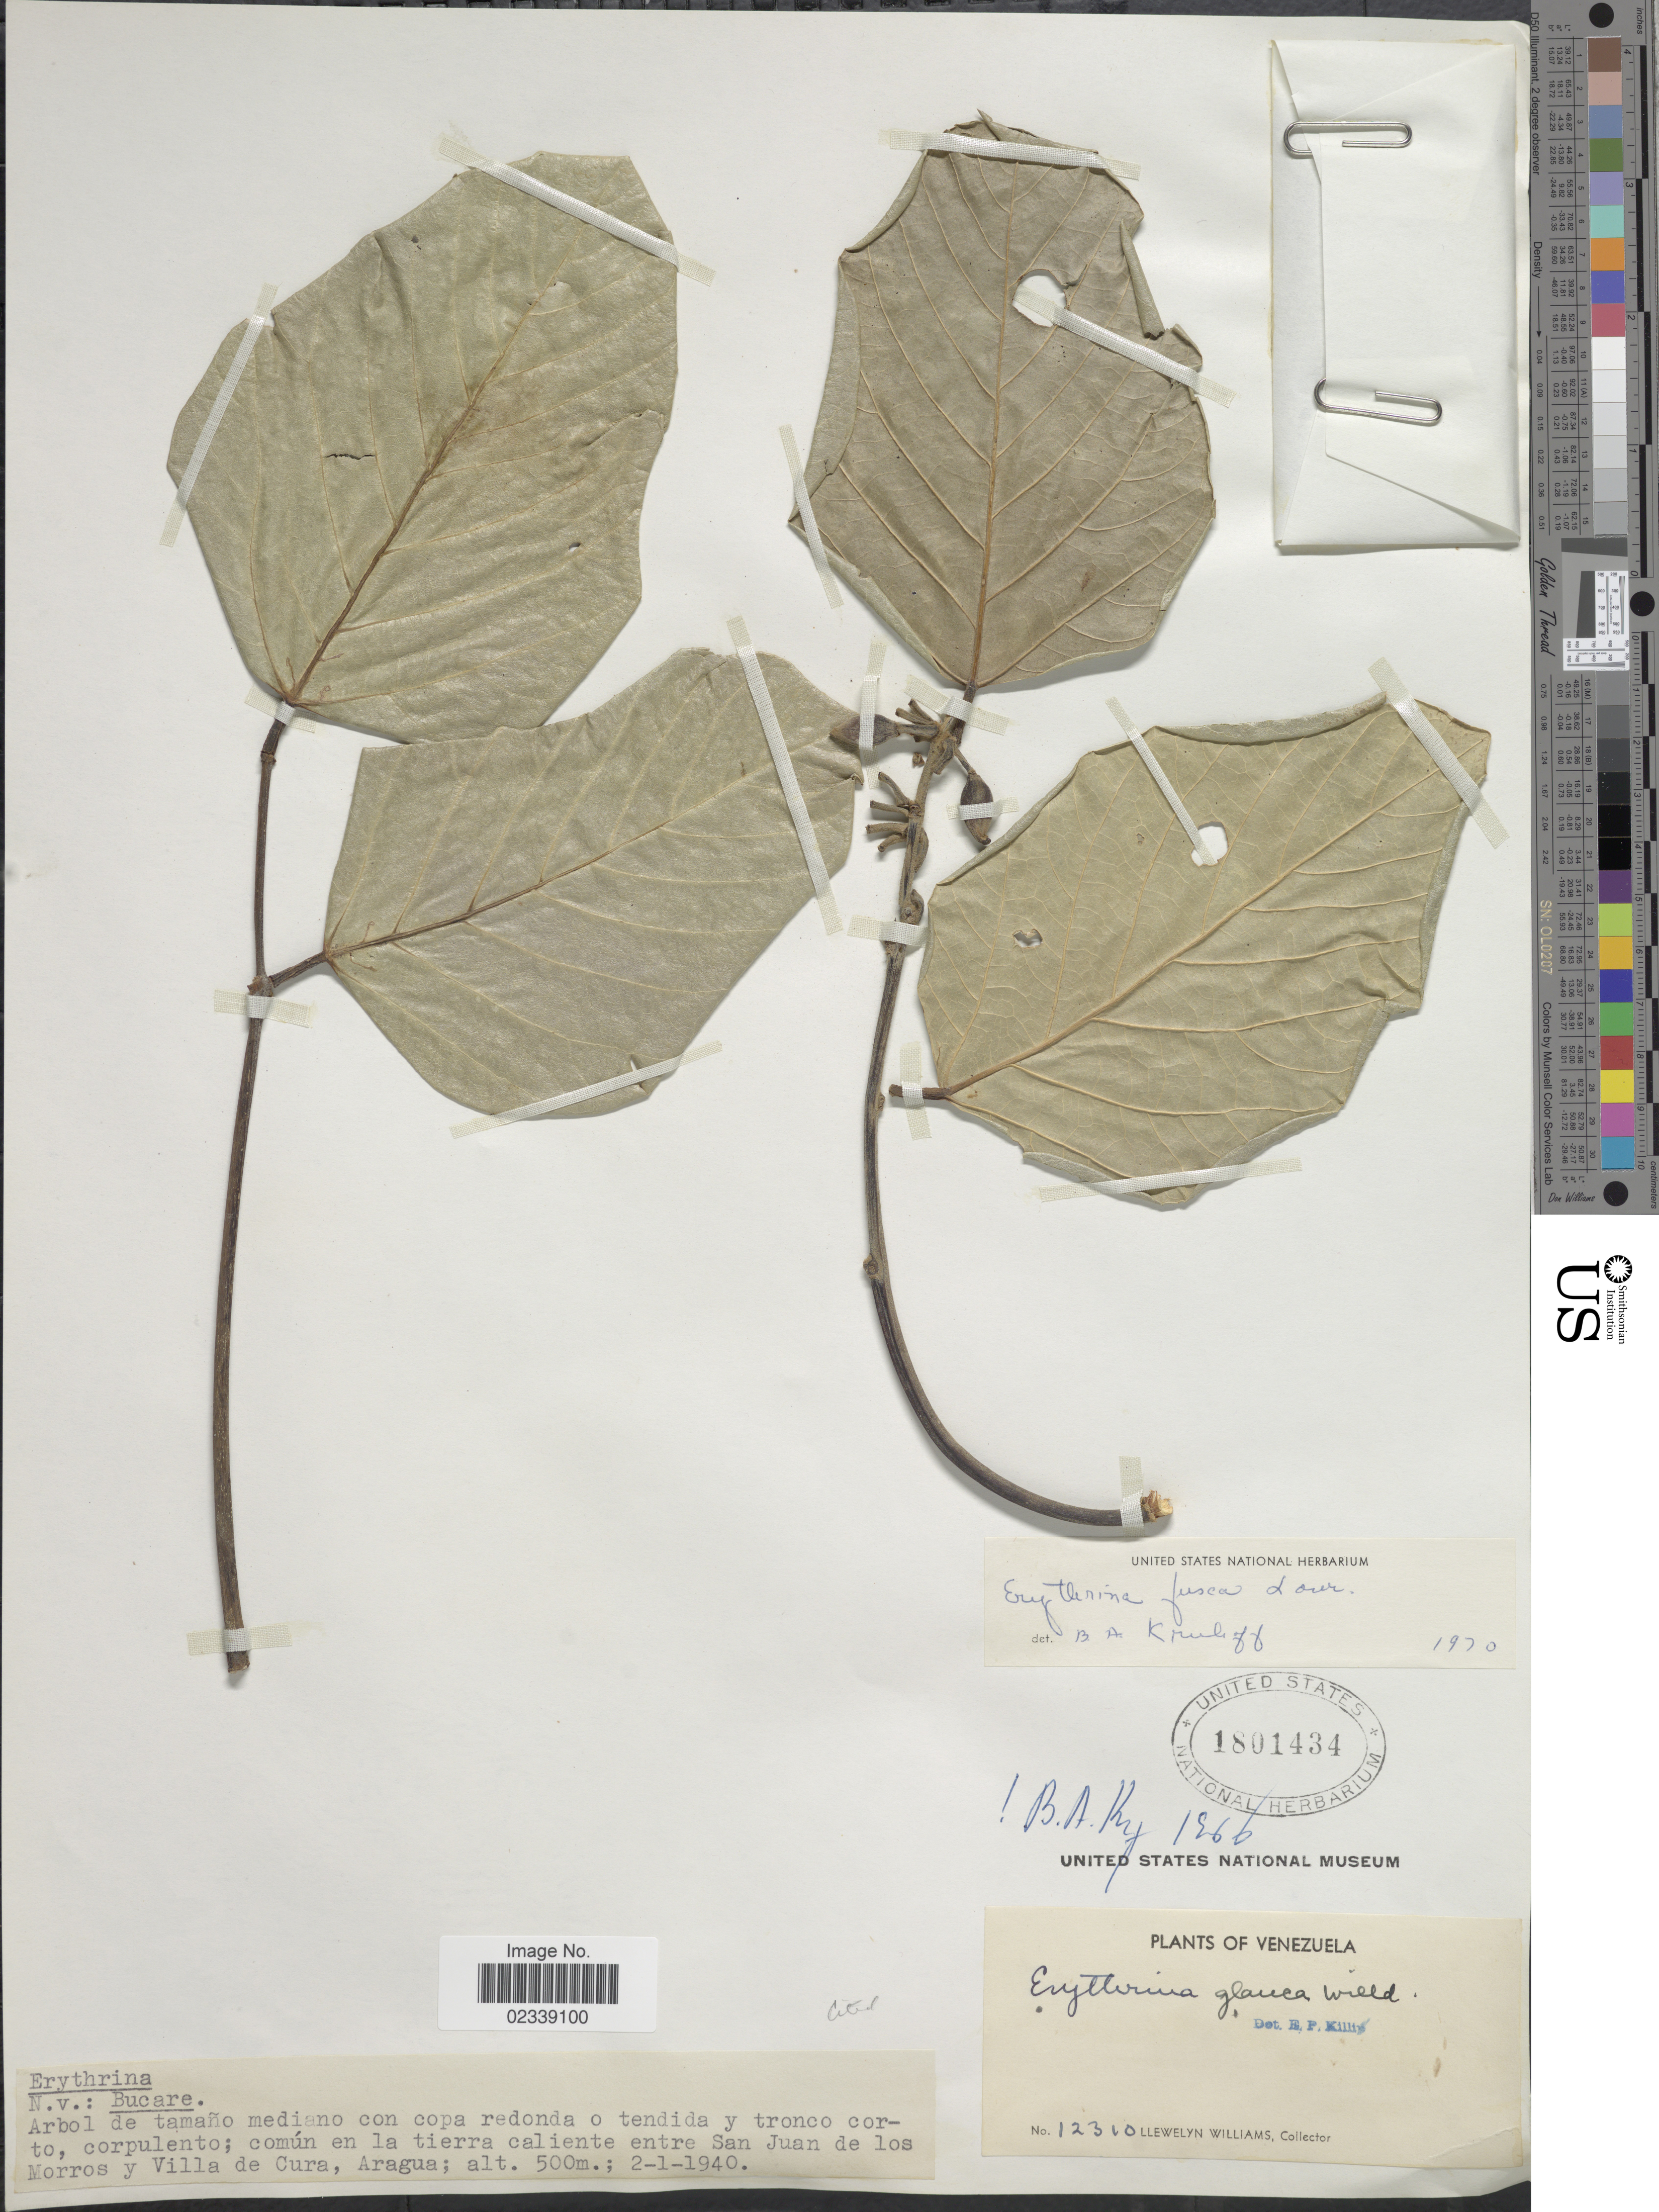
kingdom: Plantae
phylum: Tracheophyta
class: Magnoliopsida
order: Fabales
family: Fabaceae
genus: Erythrina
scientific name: Erythrina fusca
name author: Lour.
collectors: Ll. Williams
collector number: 12310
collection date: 1940-01-02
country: Venezuela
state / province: Aragua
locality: Entre San Juan de los Morros y Villa de Cura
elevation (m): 500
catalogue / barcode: US 1801434